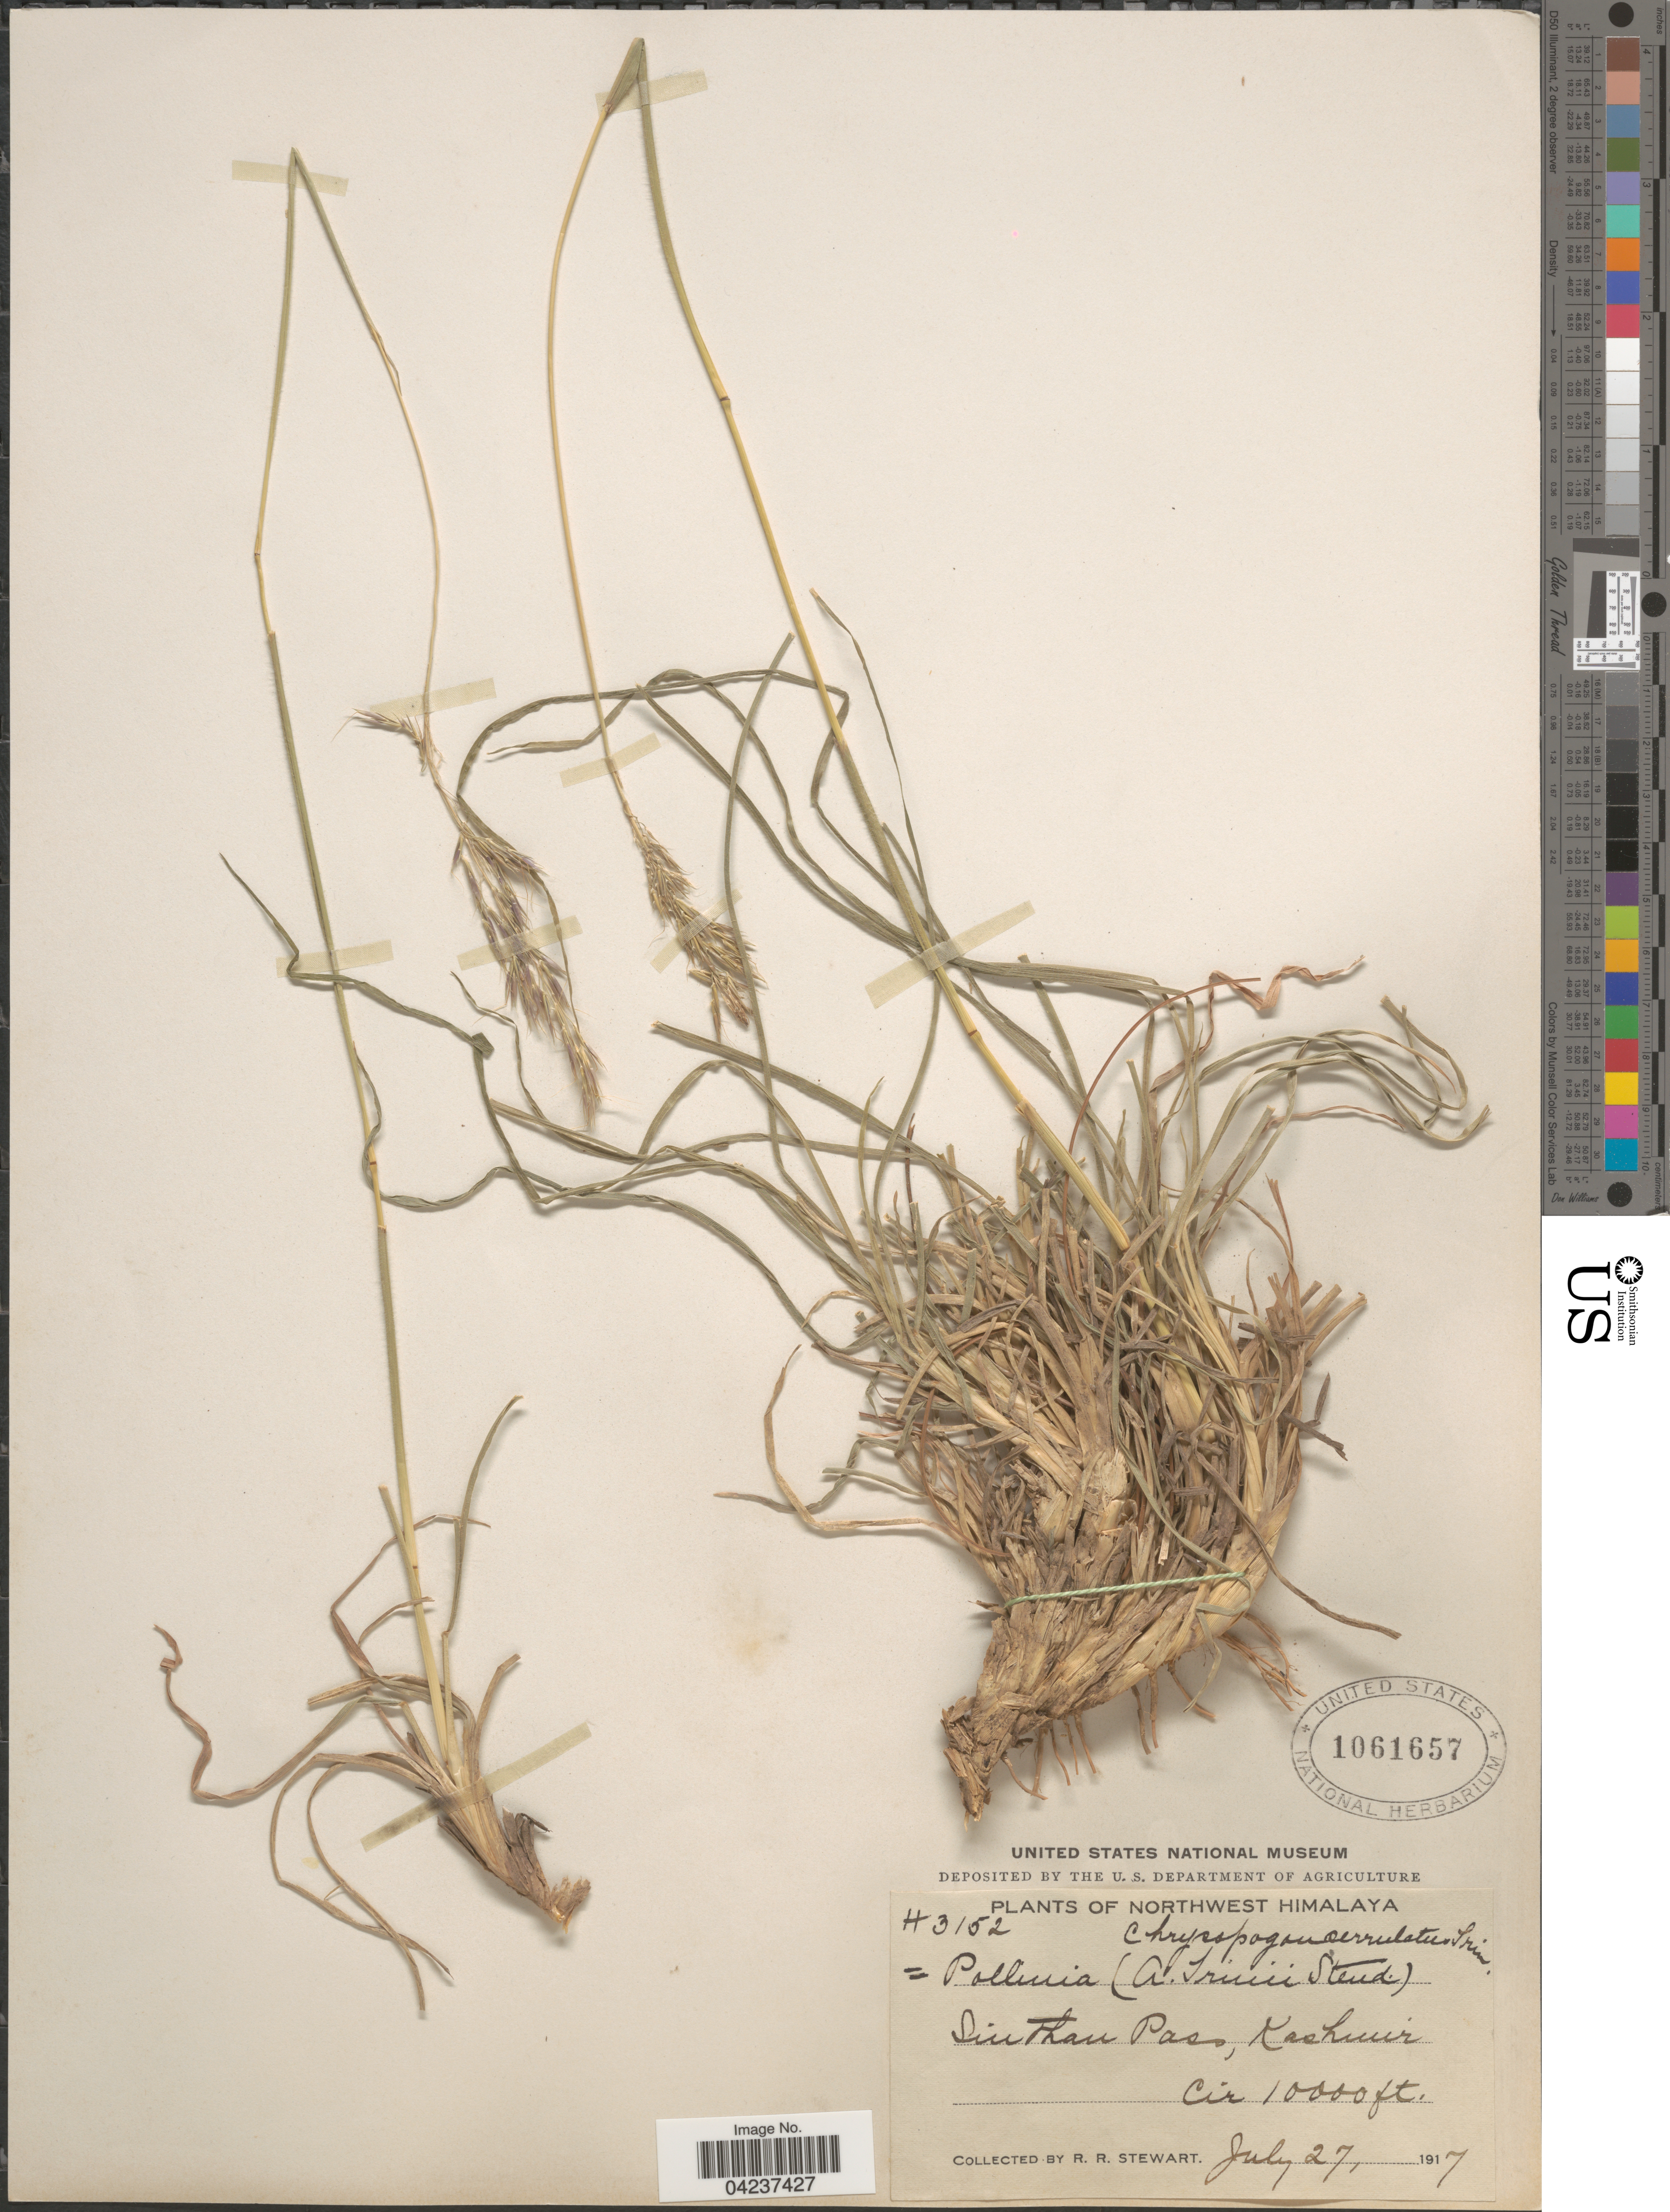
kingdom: Plantae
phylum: Tracheophyta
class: Liliopsida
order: Poales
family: Poaceae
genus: Chrysopogon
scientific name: Chrysopogon serrulatus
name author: Trin.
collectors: R. Stewart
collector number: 3152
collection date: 1917-07-27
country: India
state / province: Jammu and Kashmir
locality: Northwest Himalaya. Sinthau Pass, Kashmir.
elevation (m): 3048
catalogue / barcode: US 1061657